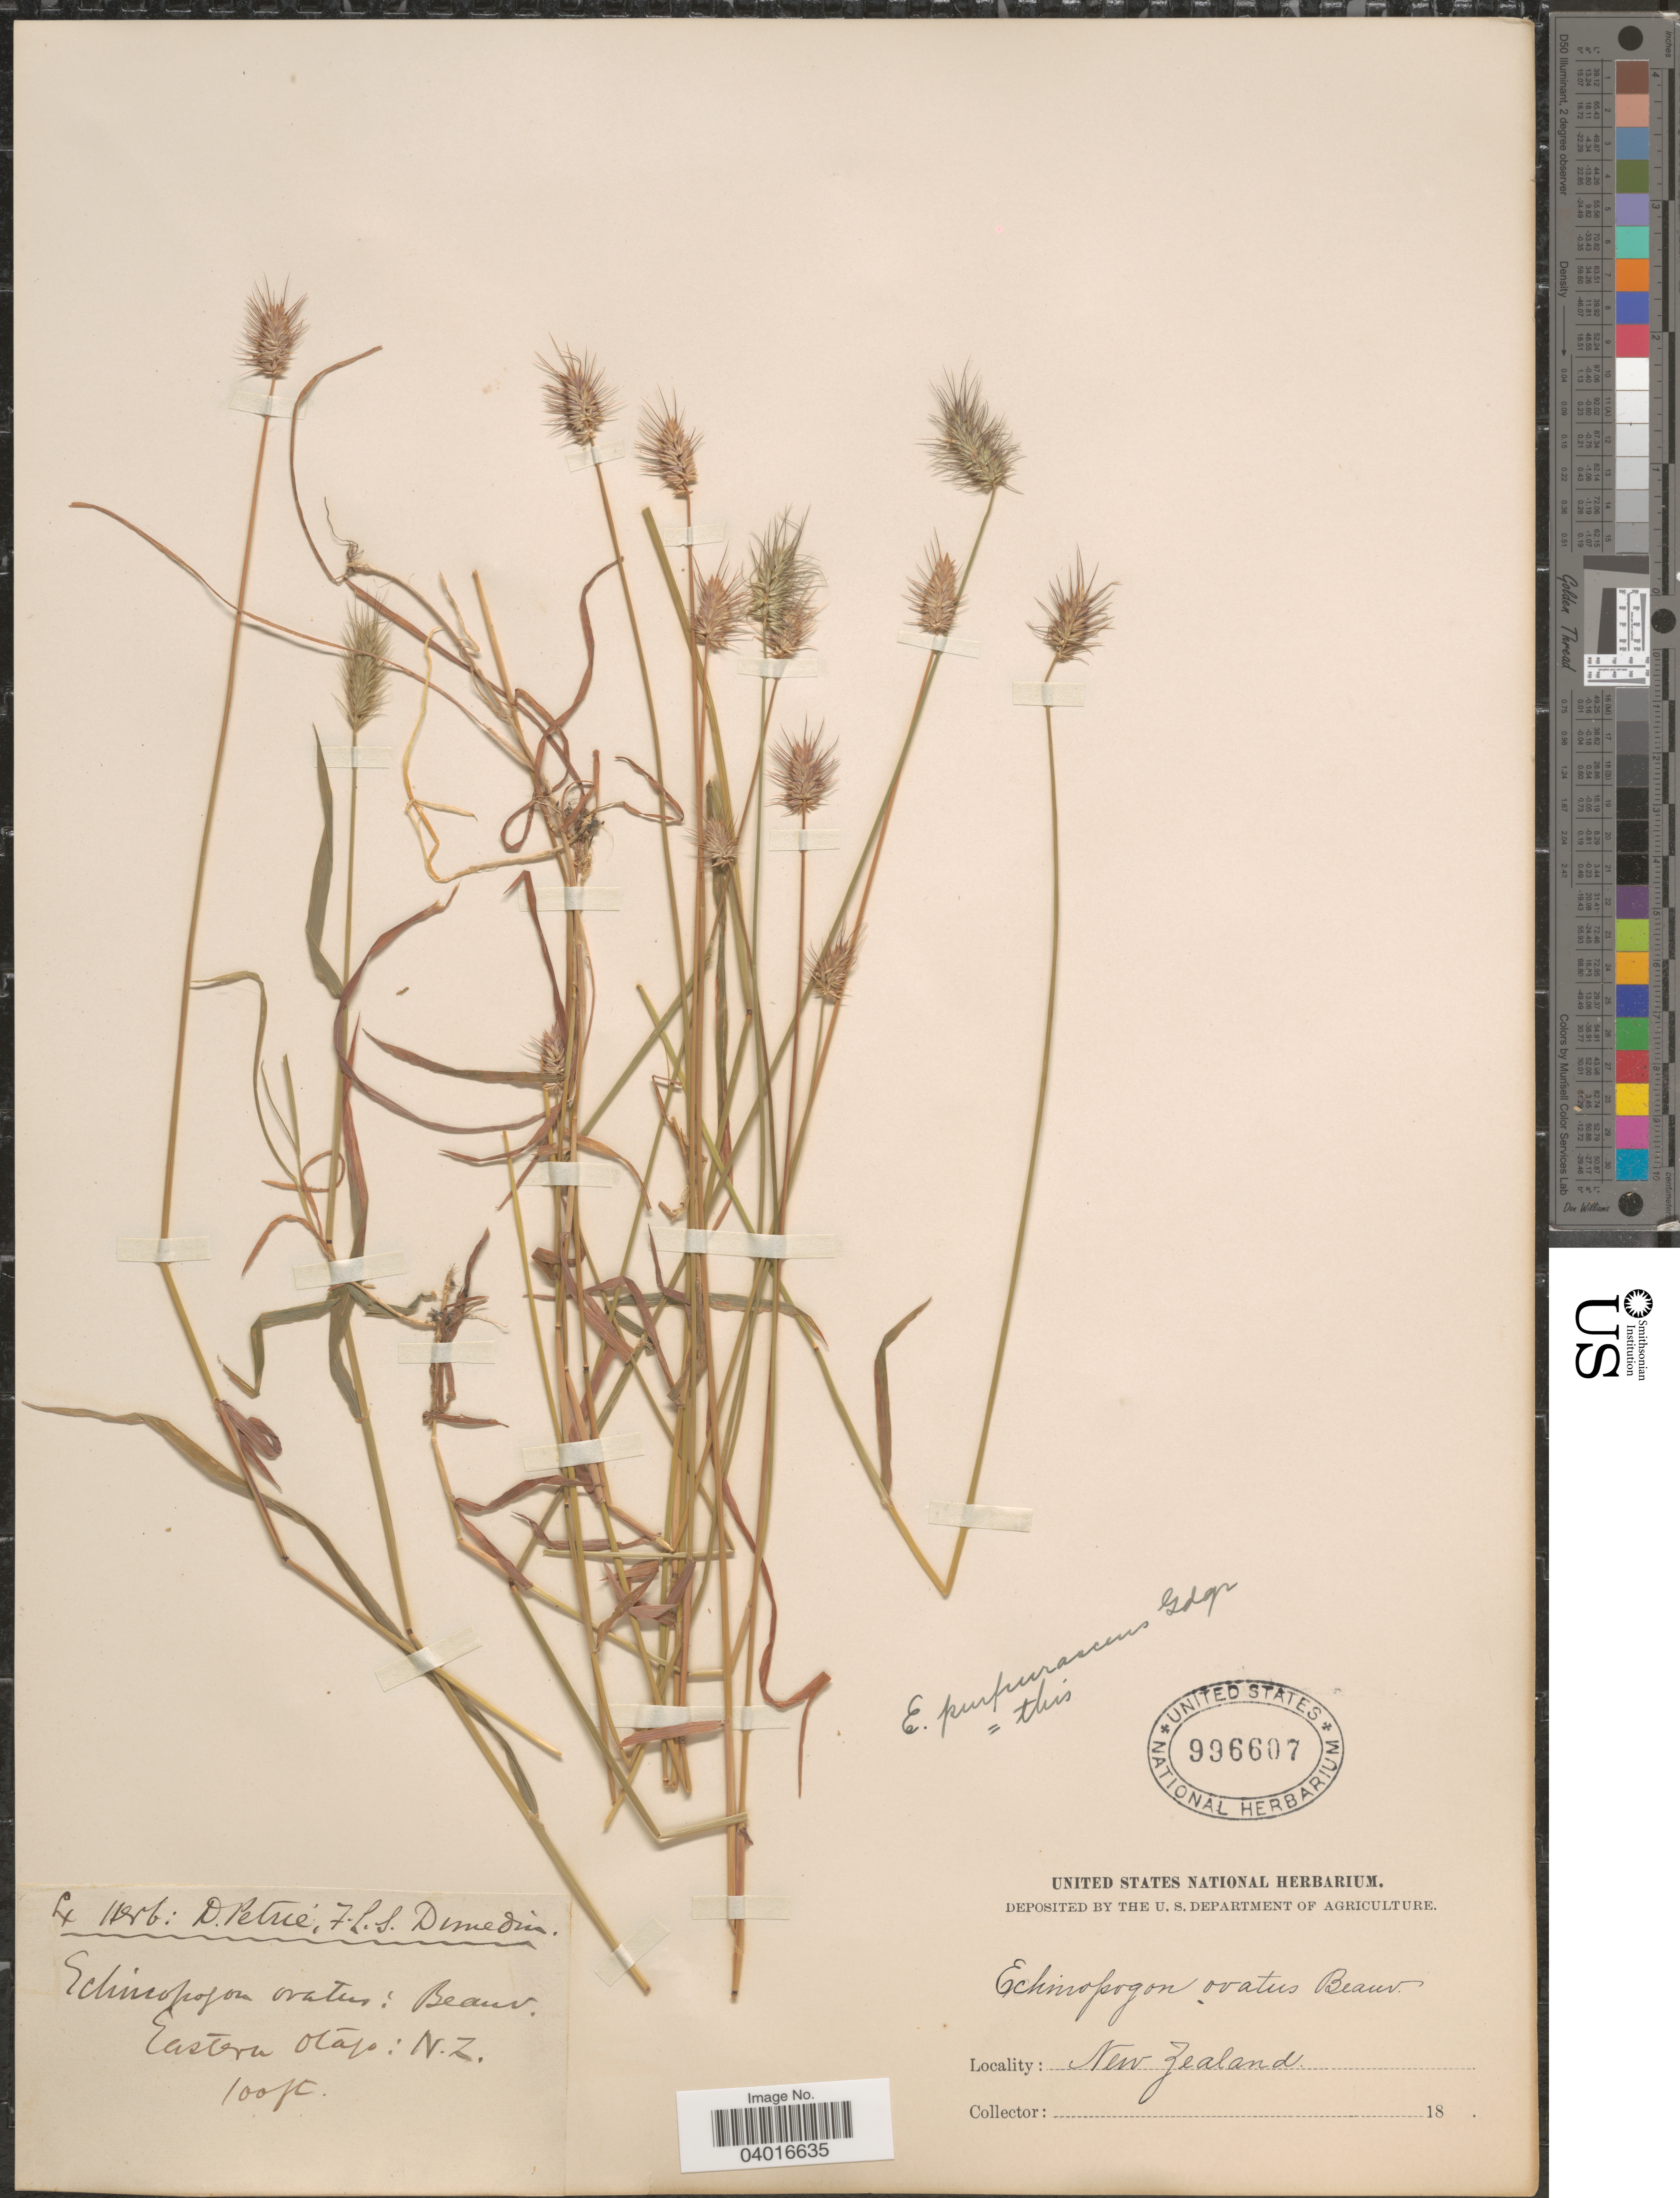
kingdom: Plantae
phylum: Tracheophyta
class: Liliopsida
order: Poales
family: Poaceae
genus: Echinopogon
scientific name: Echinopogon ovatus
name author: (G. Forst.) P. Beauv.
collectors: Ex Herb. D. Petrie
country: New Zealand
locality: Eastern Otajo.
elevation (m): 30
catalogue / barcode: US 996607